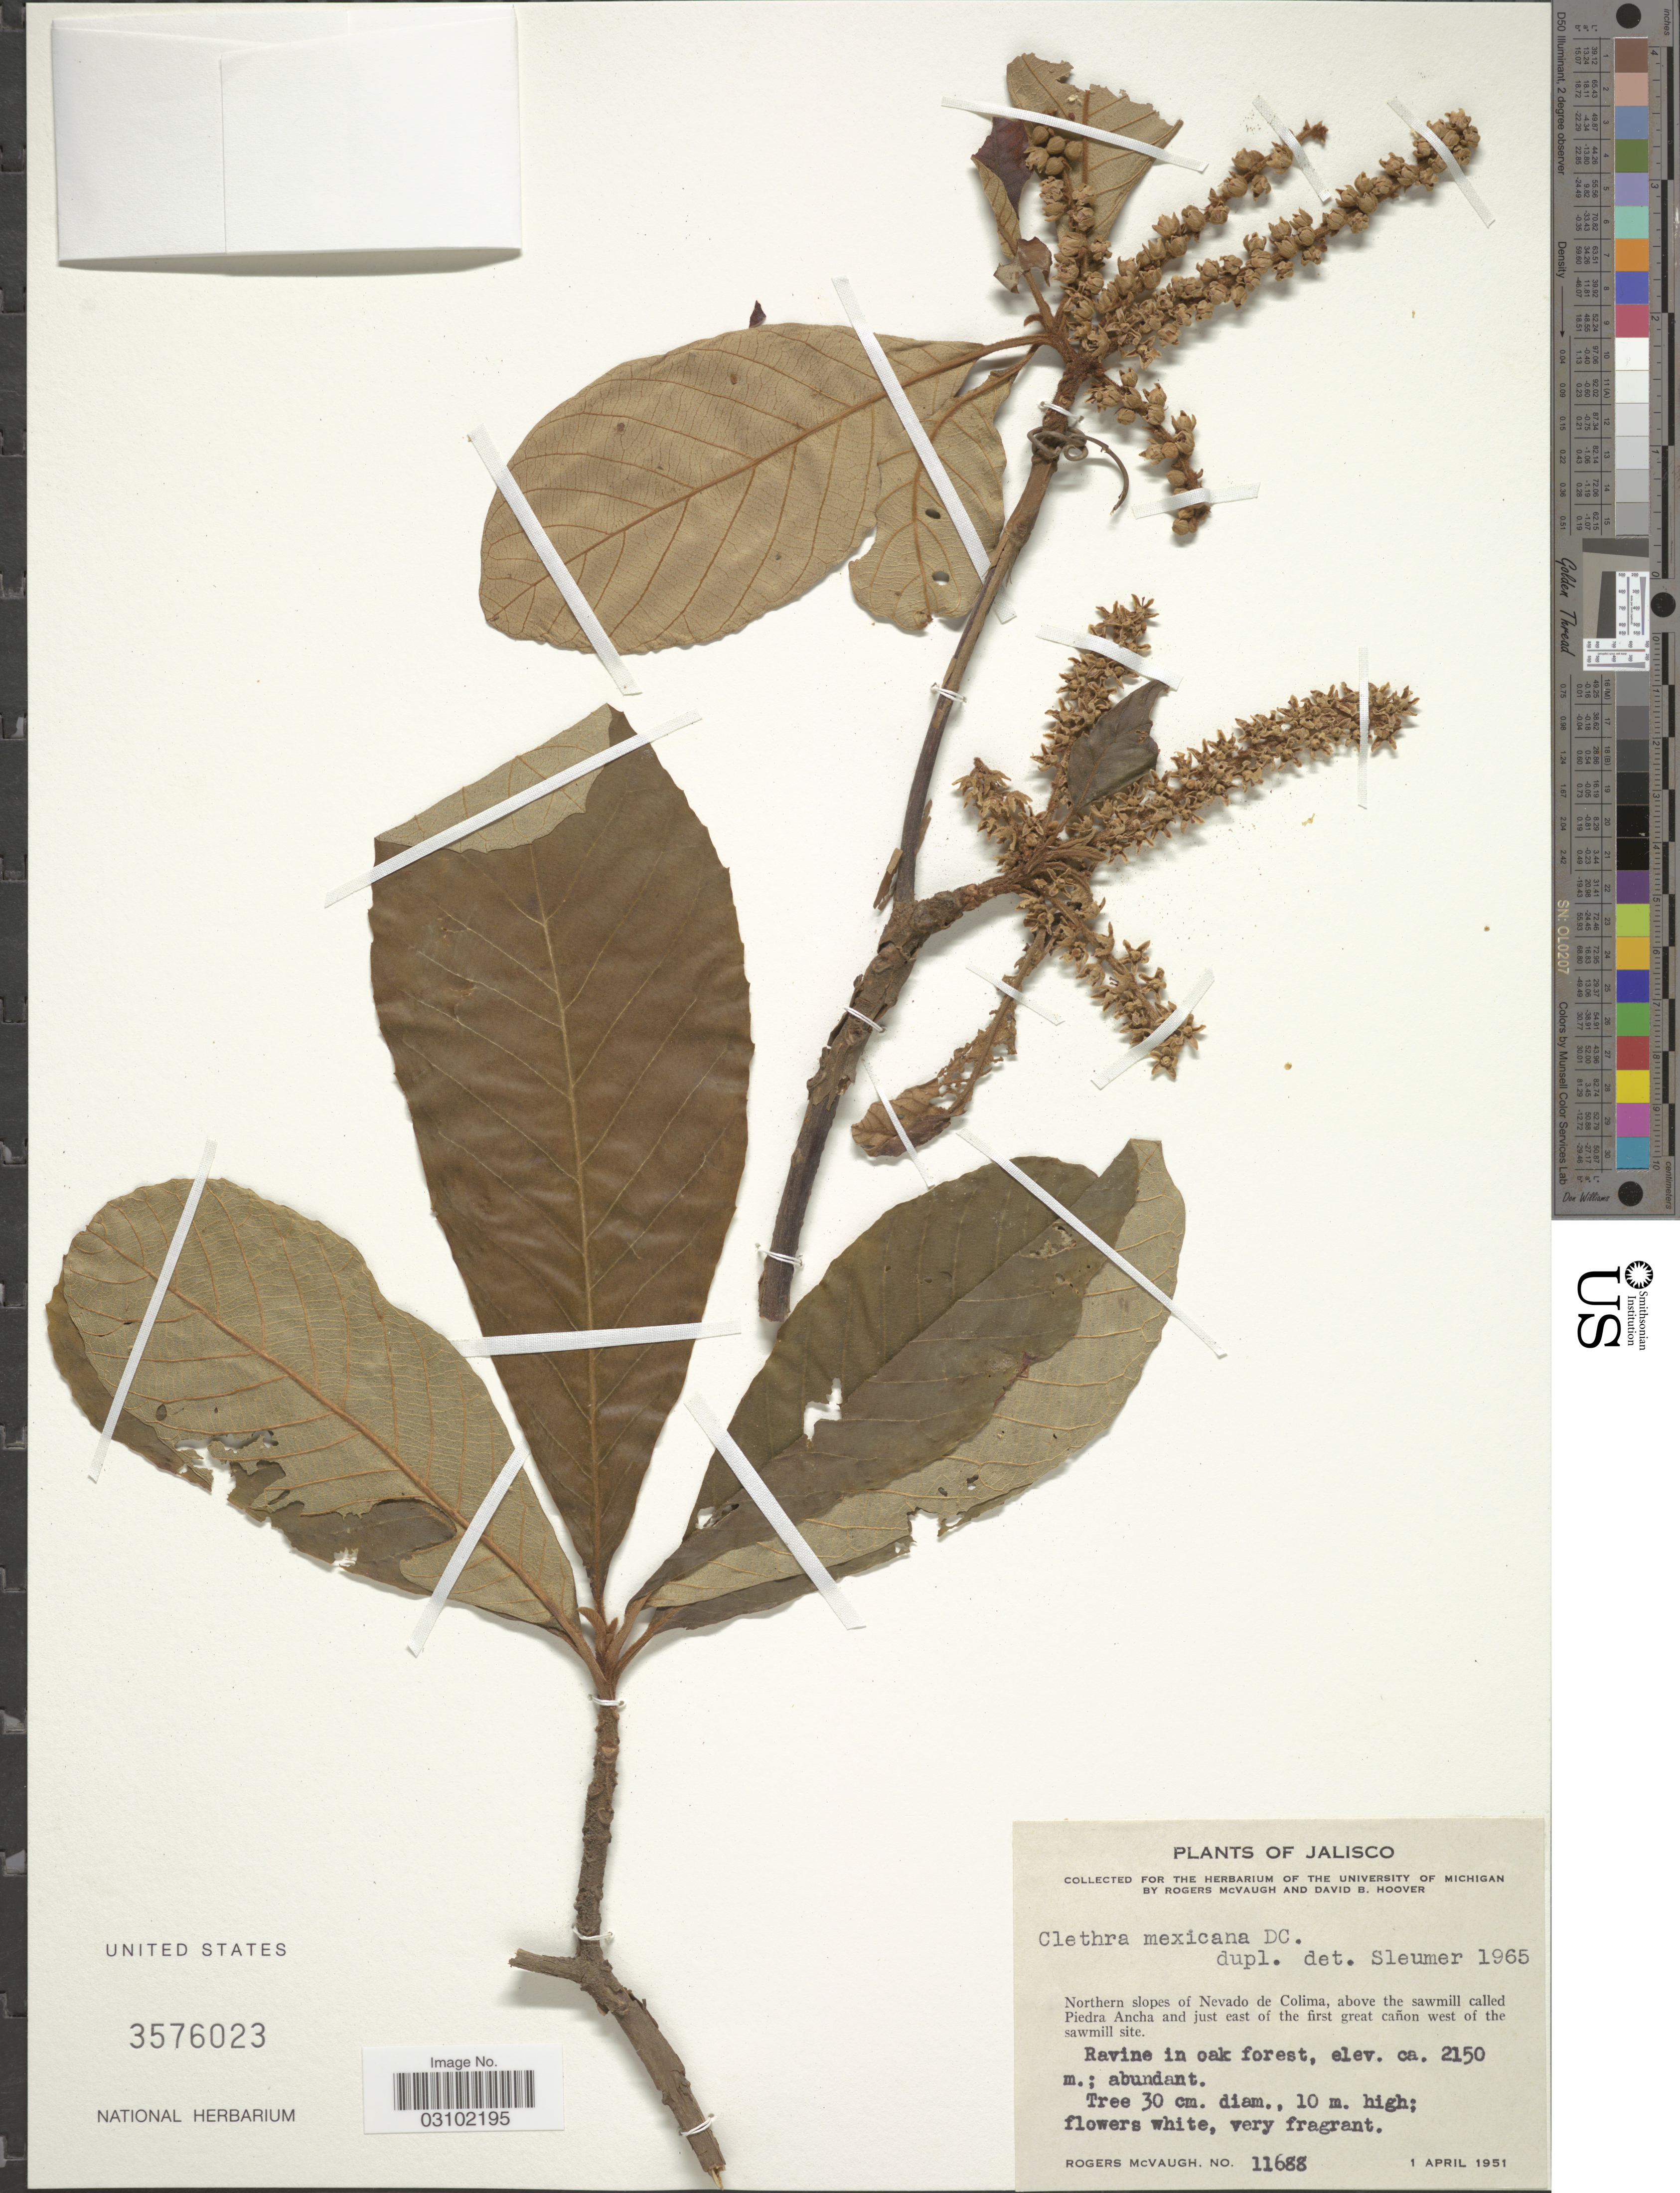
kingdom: Plantae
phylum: Tracheophyta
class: Magnoliopsida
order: Ericales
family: Clethraceae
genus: Clethra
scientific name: Clethra mexicana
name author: A. DC.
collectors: R. McVaugh & D. B. Hoover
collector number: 11688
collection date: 1951-04-01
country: Mexico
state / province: Jalisco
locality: Northern slopes of Nevado de Colima, above the sawmill called Piedra Ancha and just east of the first great cañon west of the sawmill site.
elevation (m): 2150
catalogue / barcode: US 3576023